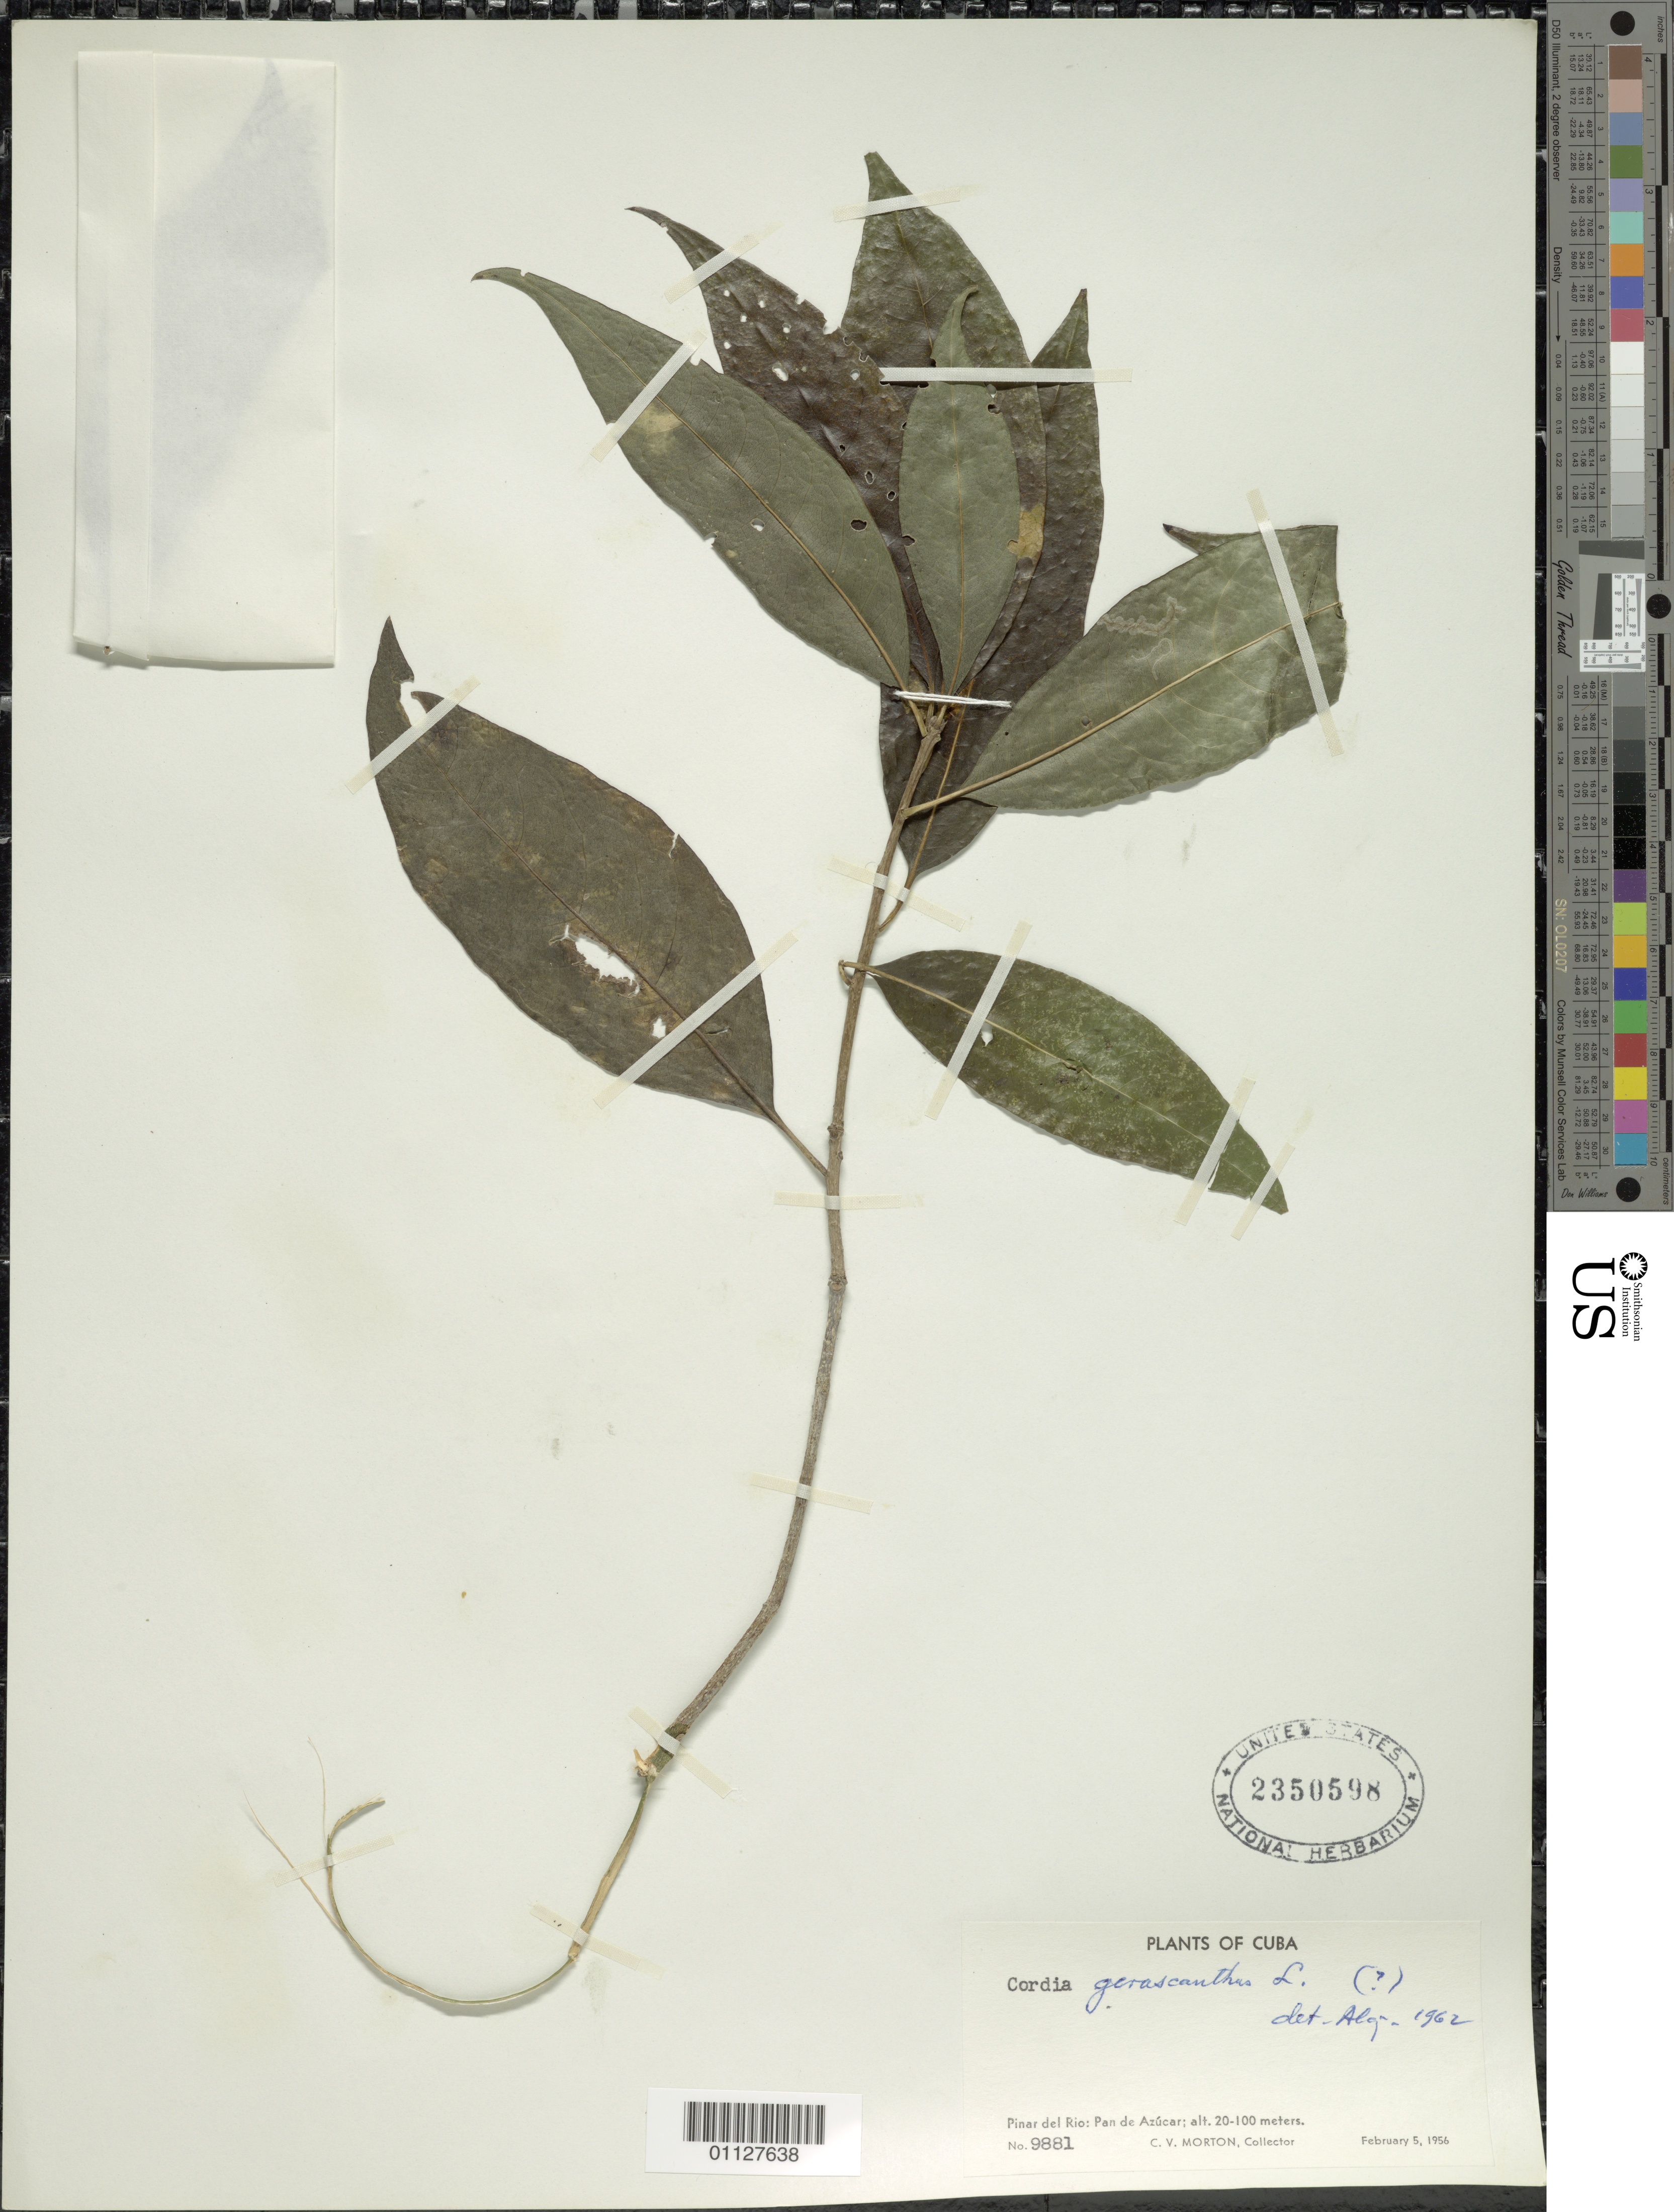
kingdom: Plantae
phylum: Tracheophyta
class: Magnoliopsida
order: Boraginales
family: Cordiaceae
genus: Cordia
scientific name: Cordia gerascanthus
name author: L.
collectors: C. V. Morton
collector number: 9881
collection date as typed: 05 Feb 1956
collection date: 1956-02-05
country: Cuba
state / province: Pinar del Rio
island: Cuba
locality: Pan de Azucar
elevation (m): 20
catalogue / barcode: US 2350598